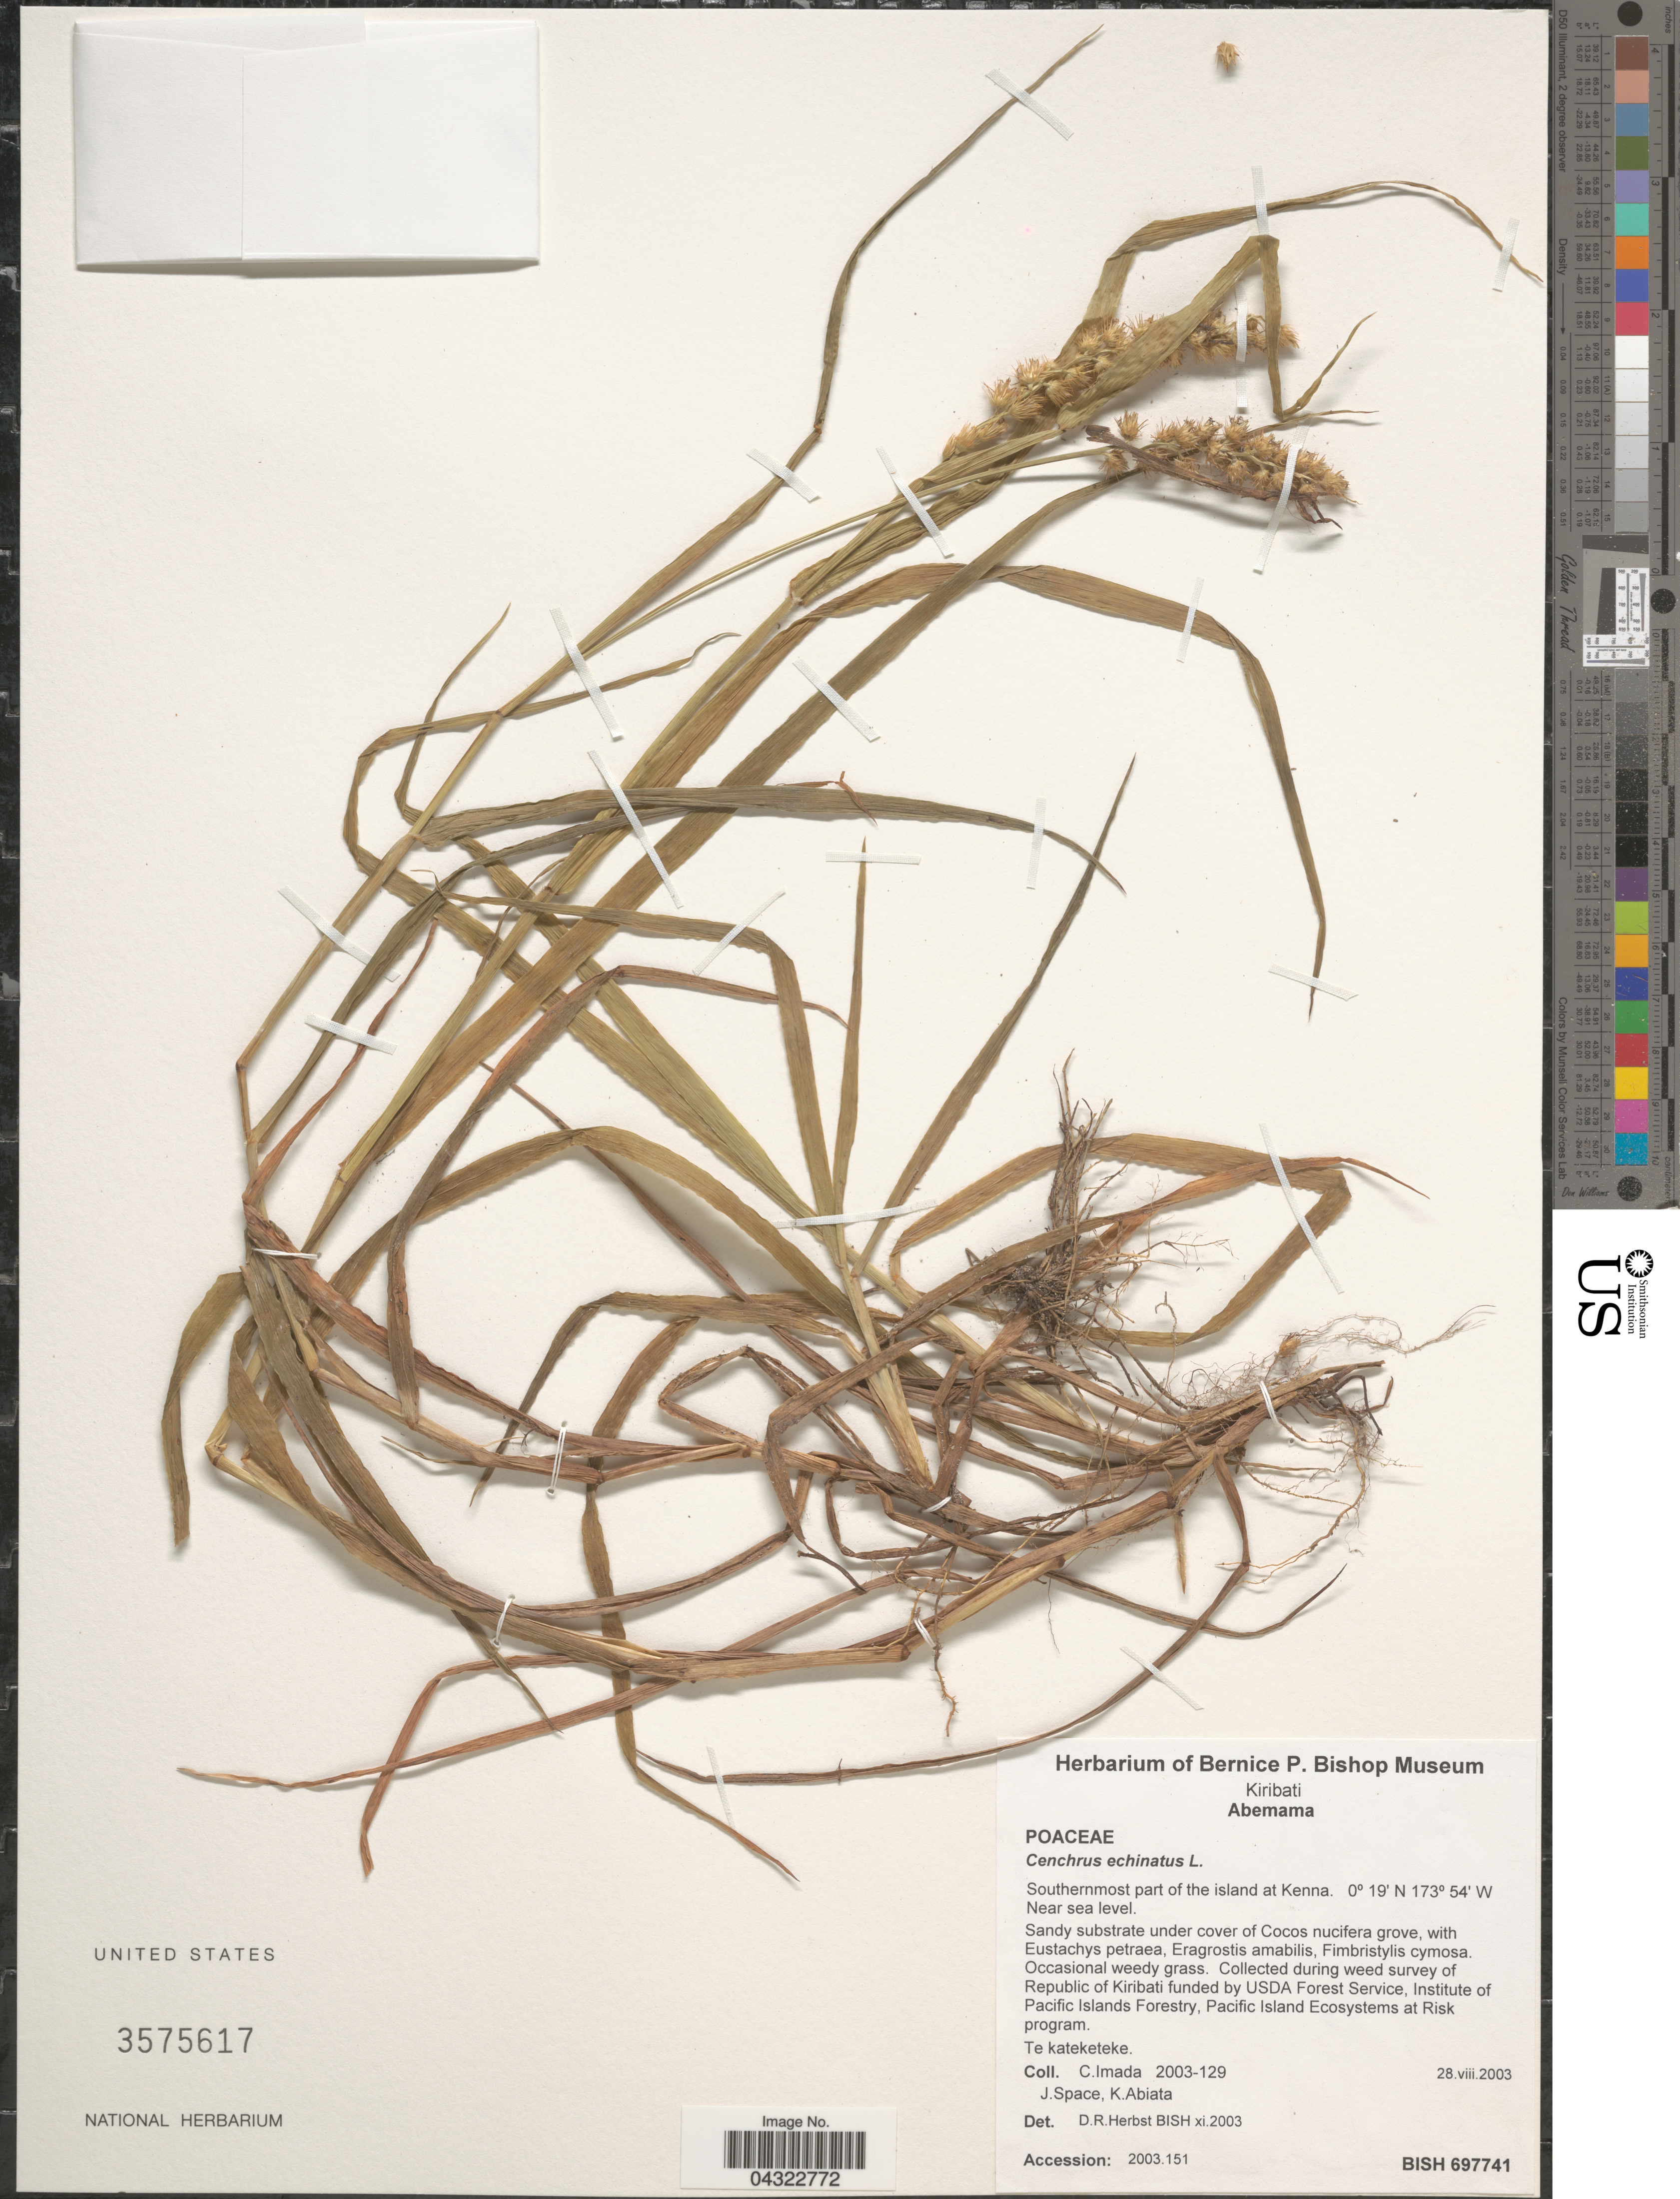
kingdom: Plantae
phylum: Tracheophyta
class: Liliopsida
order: Poales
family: Poaceae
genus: Cenchrus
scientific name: Cenchrus echinatus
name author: L.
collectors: C. Imada, J. Space & K. Abiata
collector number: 2003-129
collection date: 2003-08-28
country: Kiribati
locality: Abemama. Southernmost part of the island at Kenna.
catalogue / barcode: US 3575617